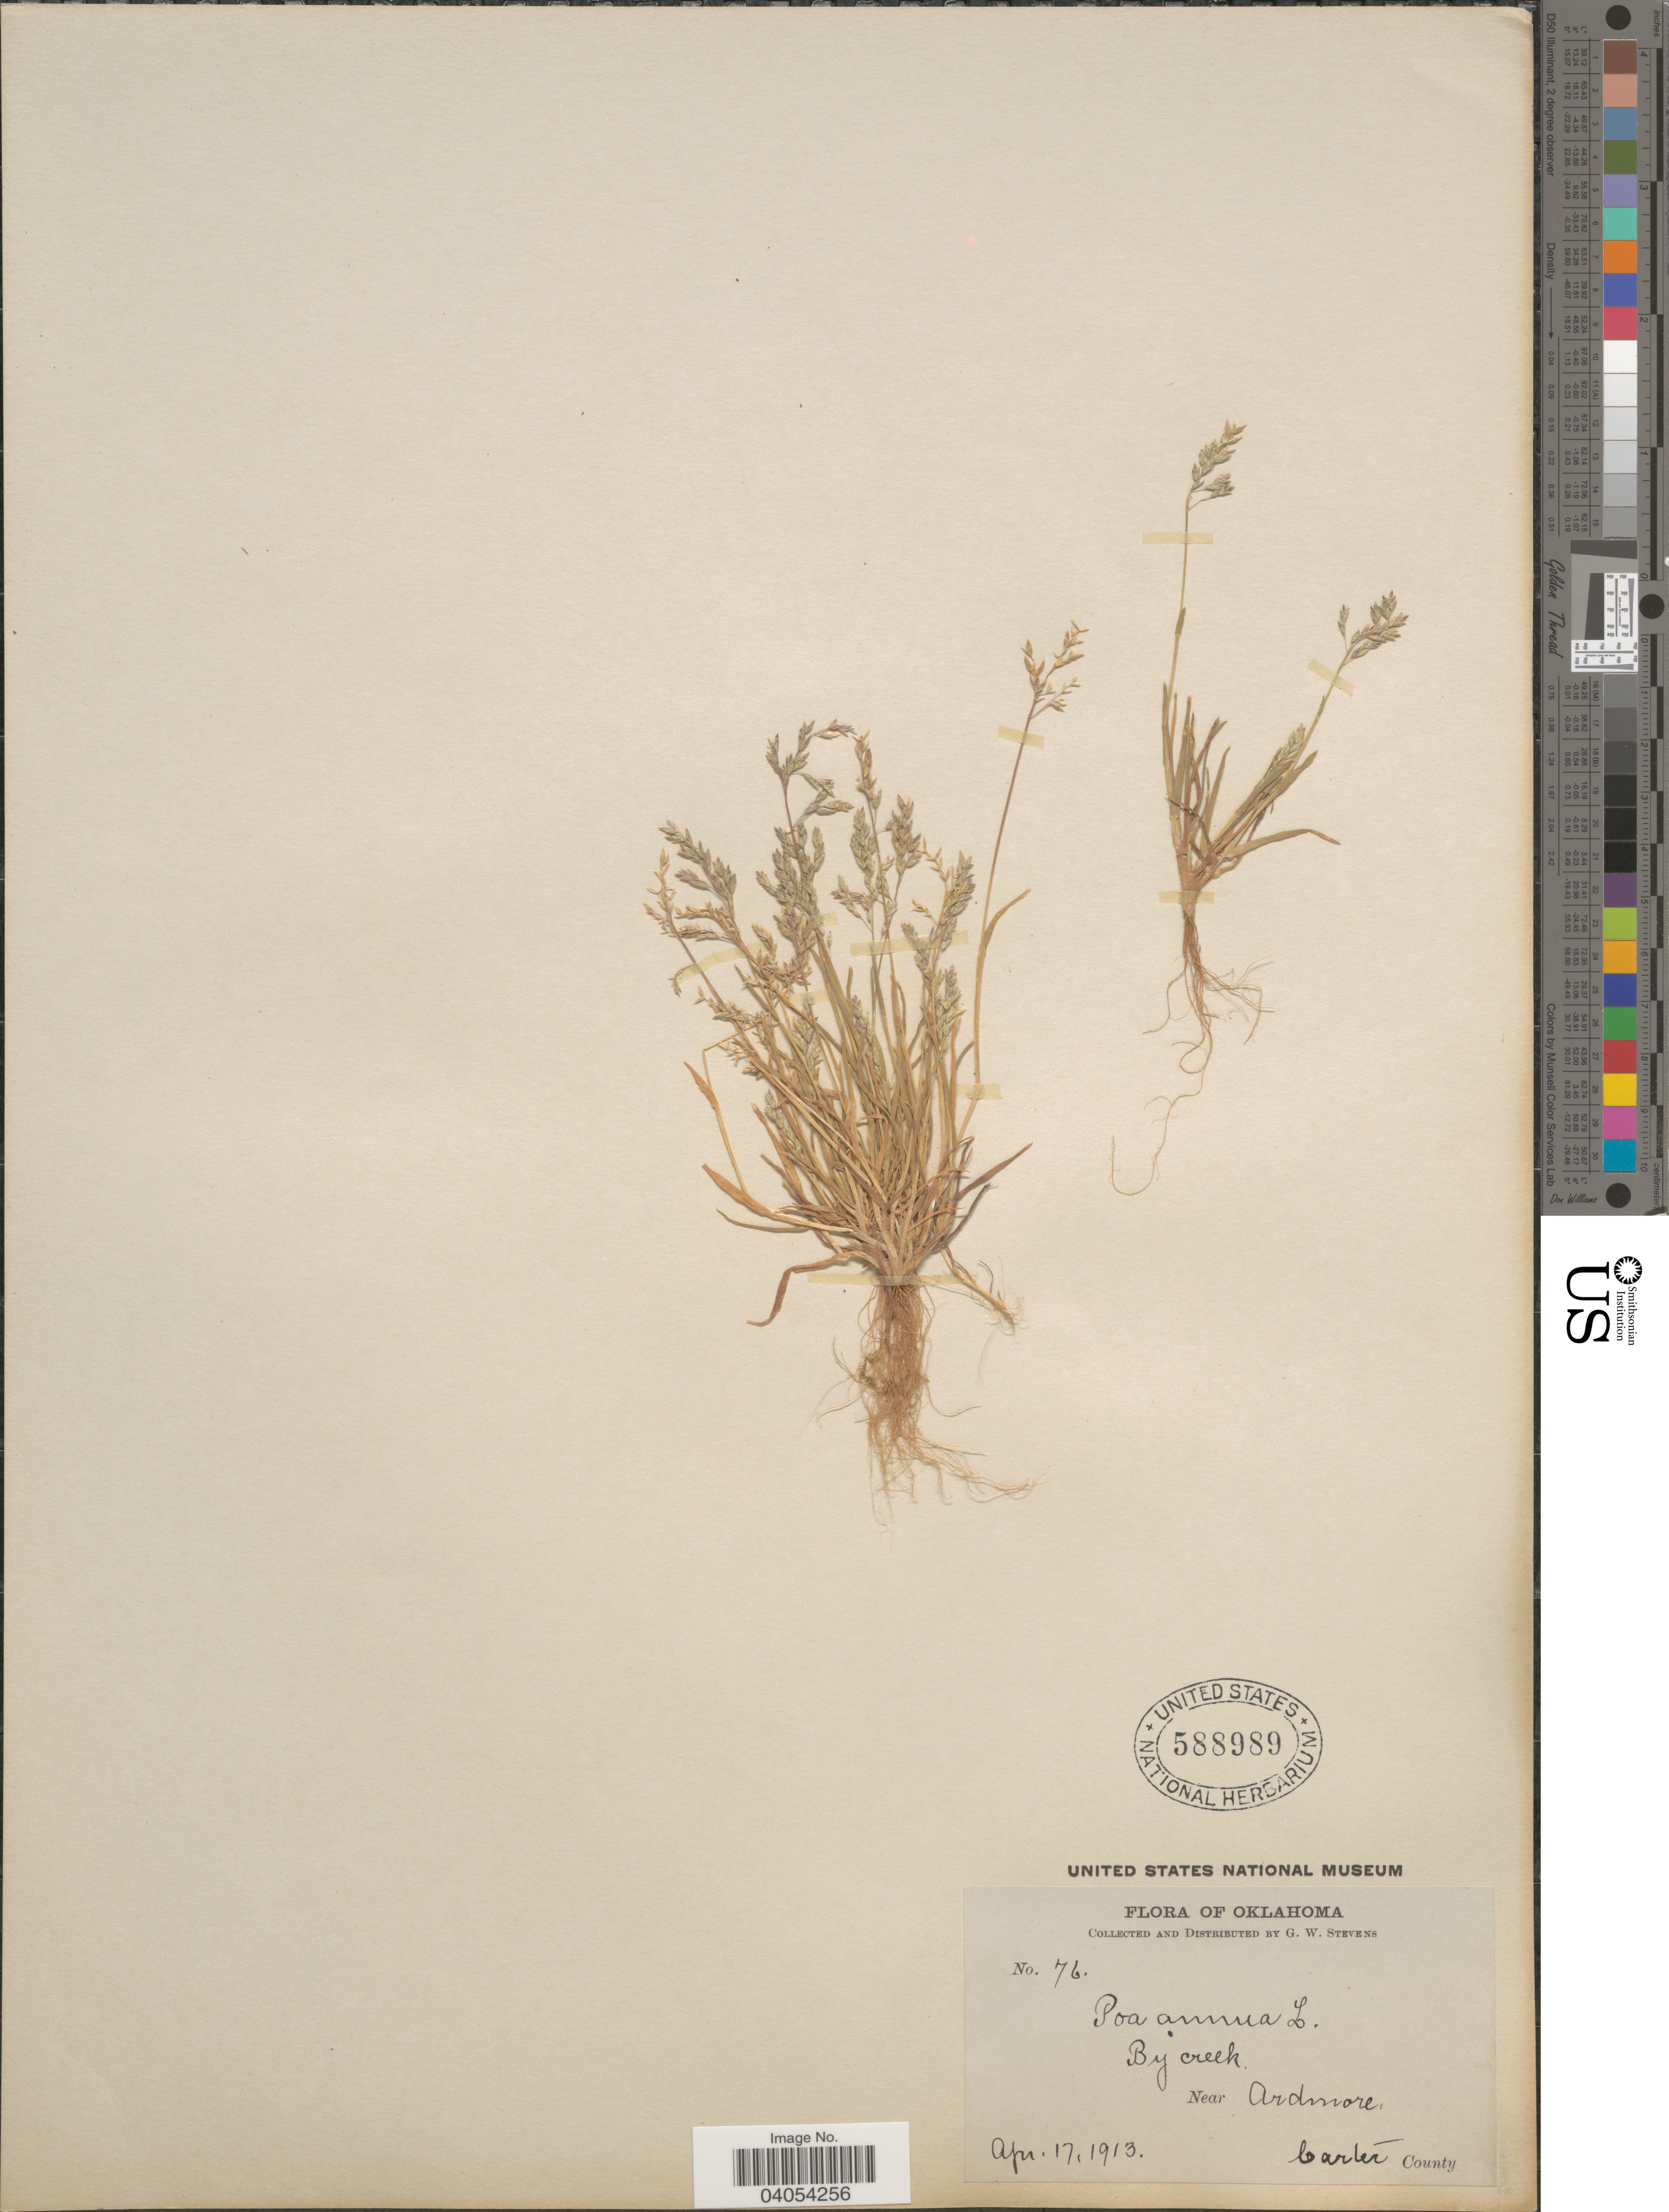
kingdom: Plantae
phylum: Tracheophyta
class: Liliopsida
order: Poales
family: Poaceae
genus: Poa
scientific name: Poa annua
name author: L.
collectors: G. W. Stevens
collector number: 76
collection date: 1913-04-17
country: United States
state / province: Oklahoma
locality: Near Ardmore. Carter County.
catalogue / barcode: US 588989